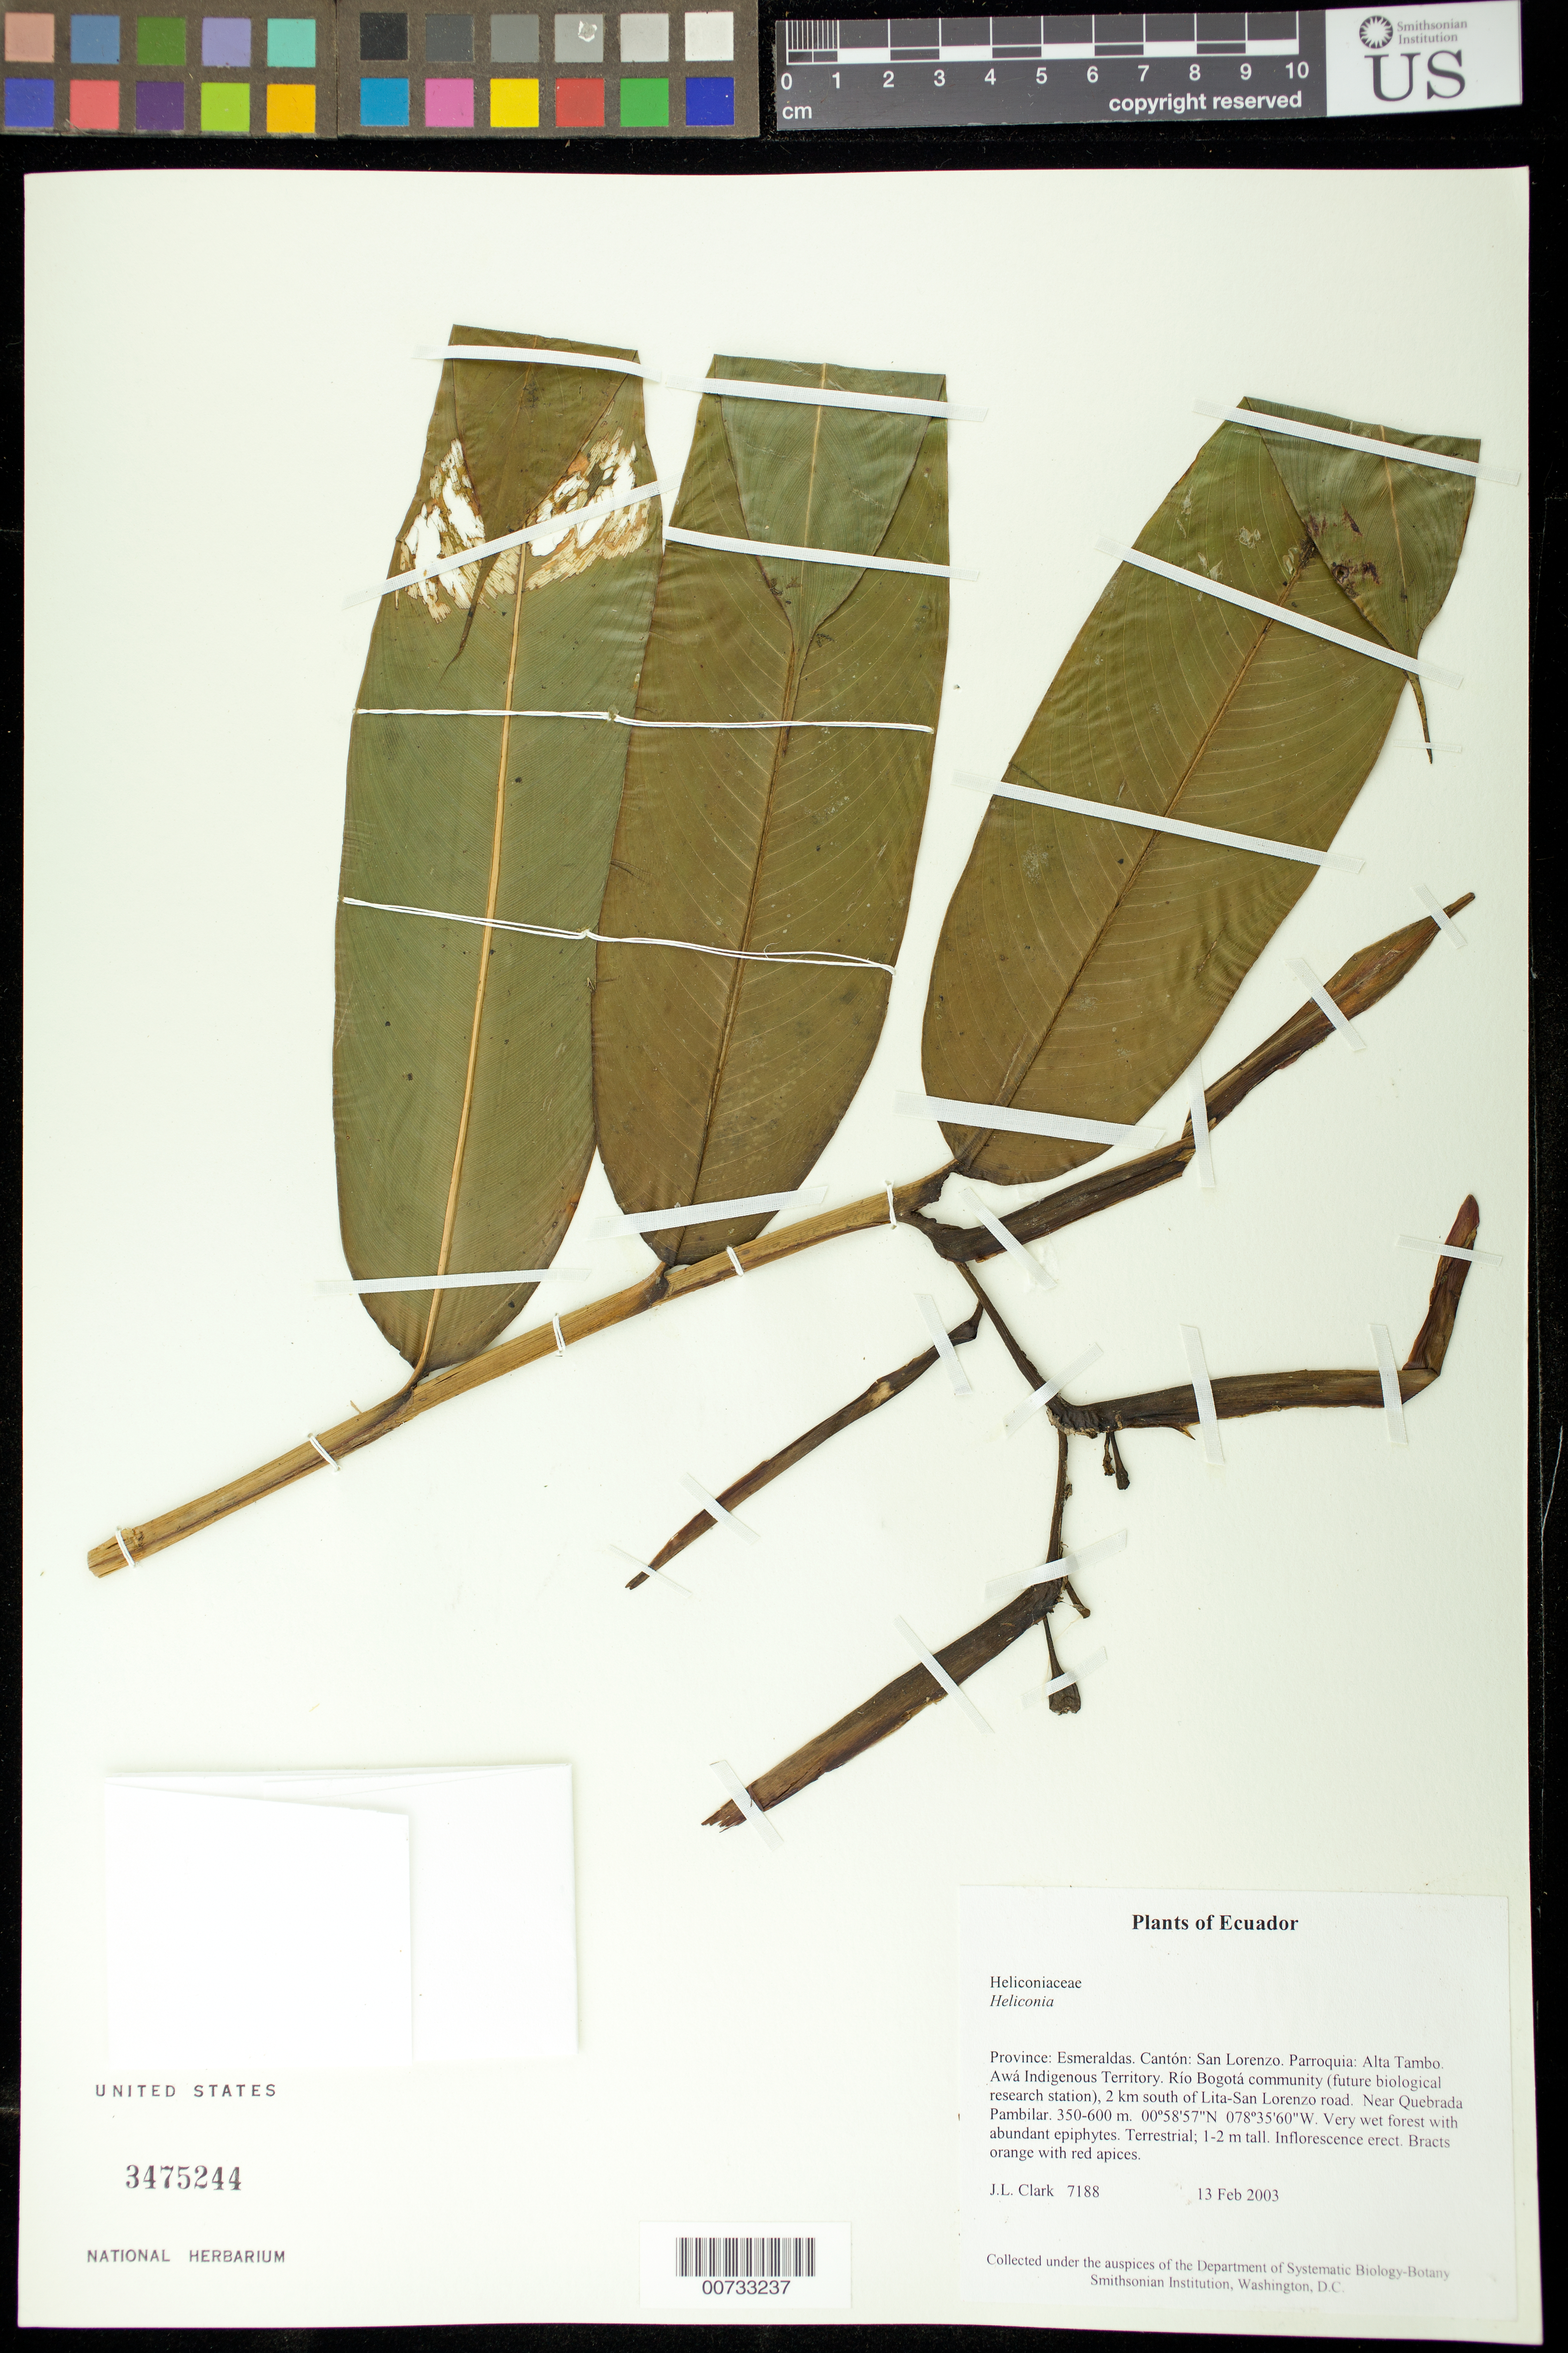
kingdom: Plantae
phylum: Tracheophyta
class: Liliopsida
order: Zingiberales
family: Heliconiaceae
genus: Heliconia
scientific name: Heliconia sp.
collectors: J. L. Clark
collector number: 7188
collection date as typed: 13 Feb 2003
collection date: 2003-02-13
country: Ecuador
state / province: Esmeraldas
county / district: San Lorenzo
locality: Parroquia: Alta Tambo. Awa Indigenous Territory. Rio Bogota community, 2 km south of Lita-San Lorenzo road. Near Quebrada Pambilar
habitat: Very wet forest with abundant epiphytes.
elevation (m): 350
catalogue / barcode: US 3475244